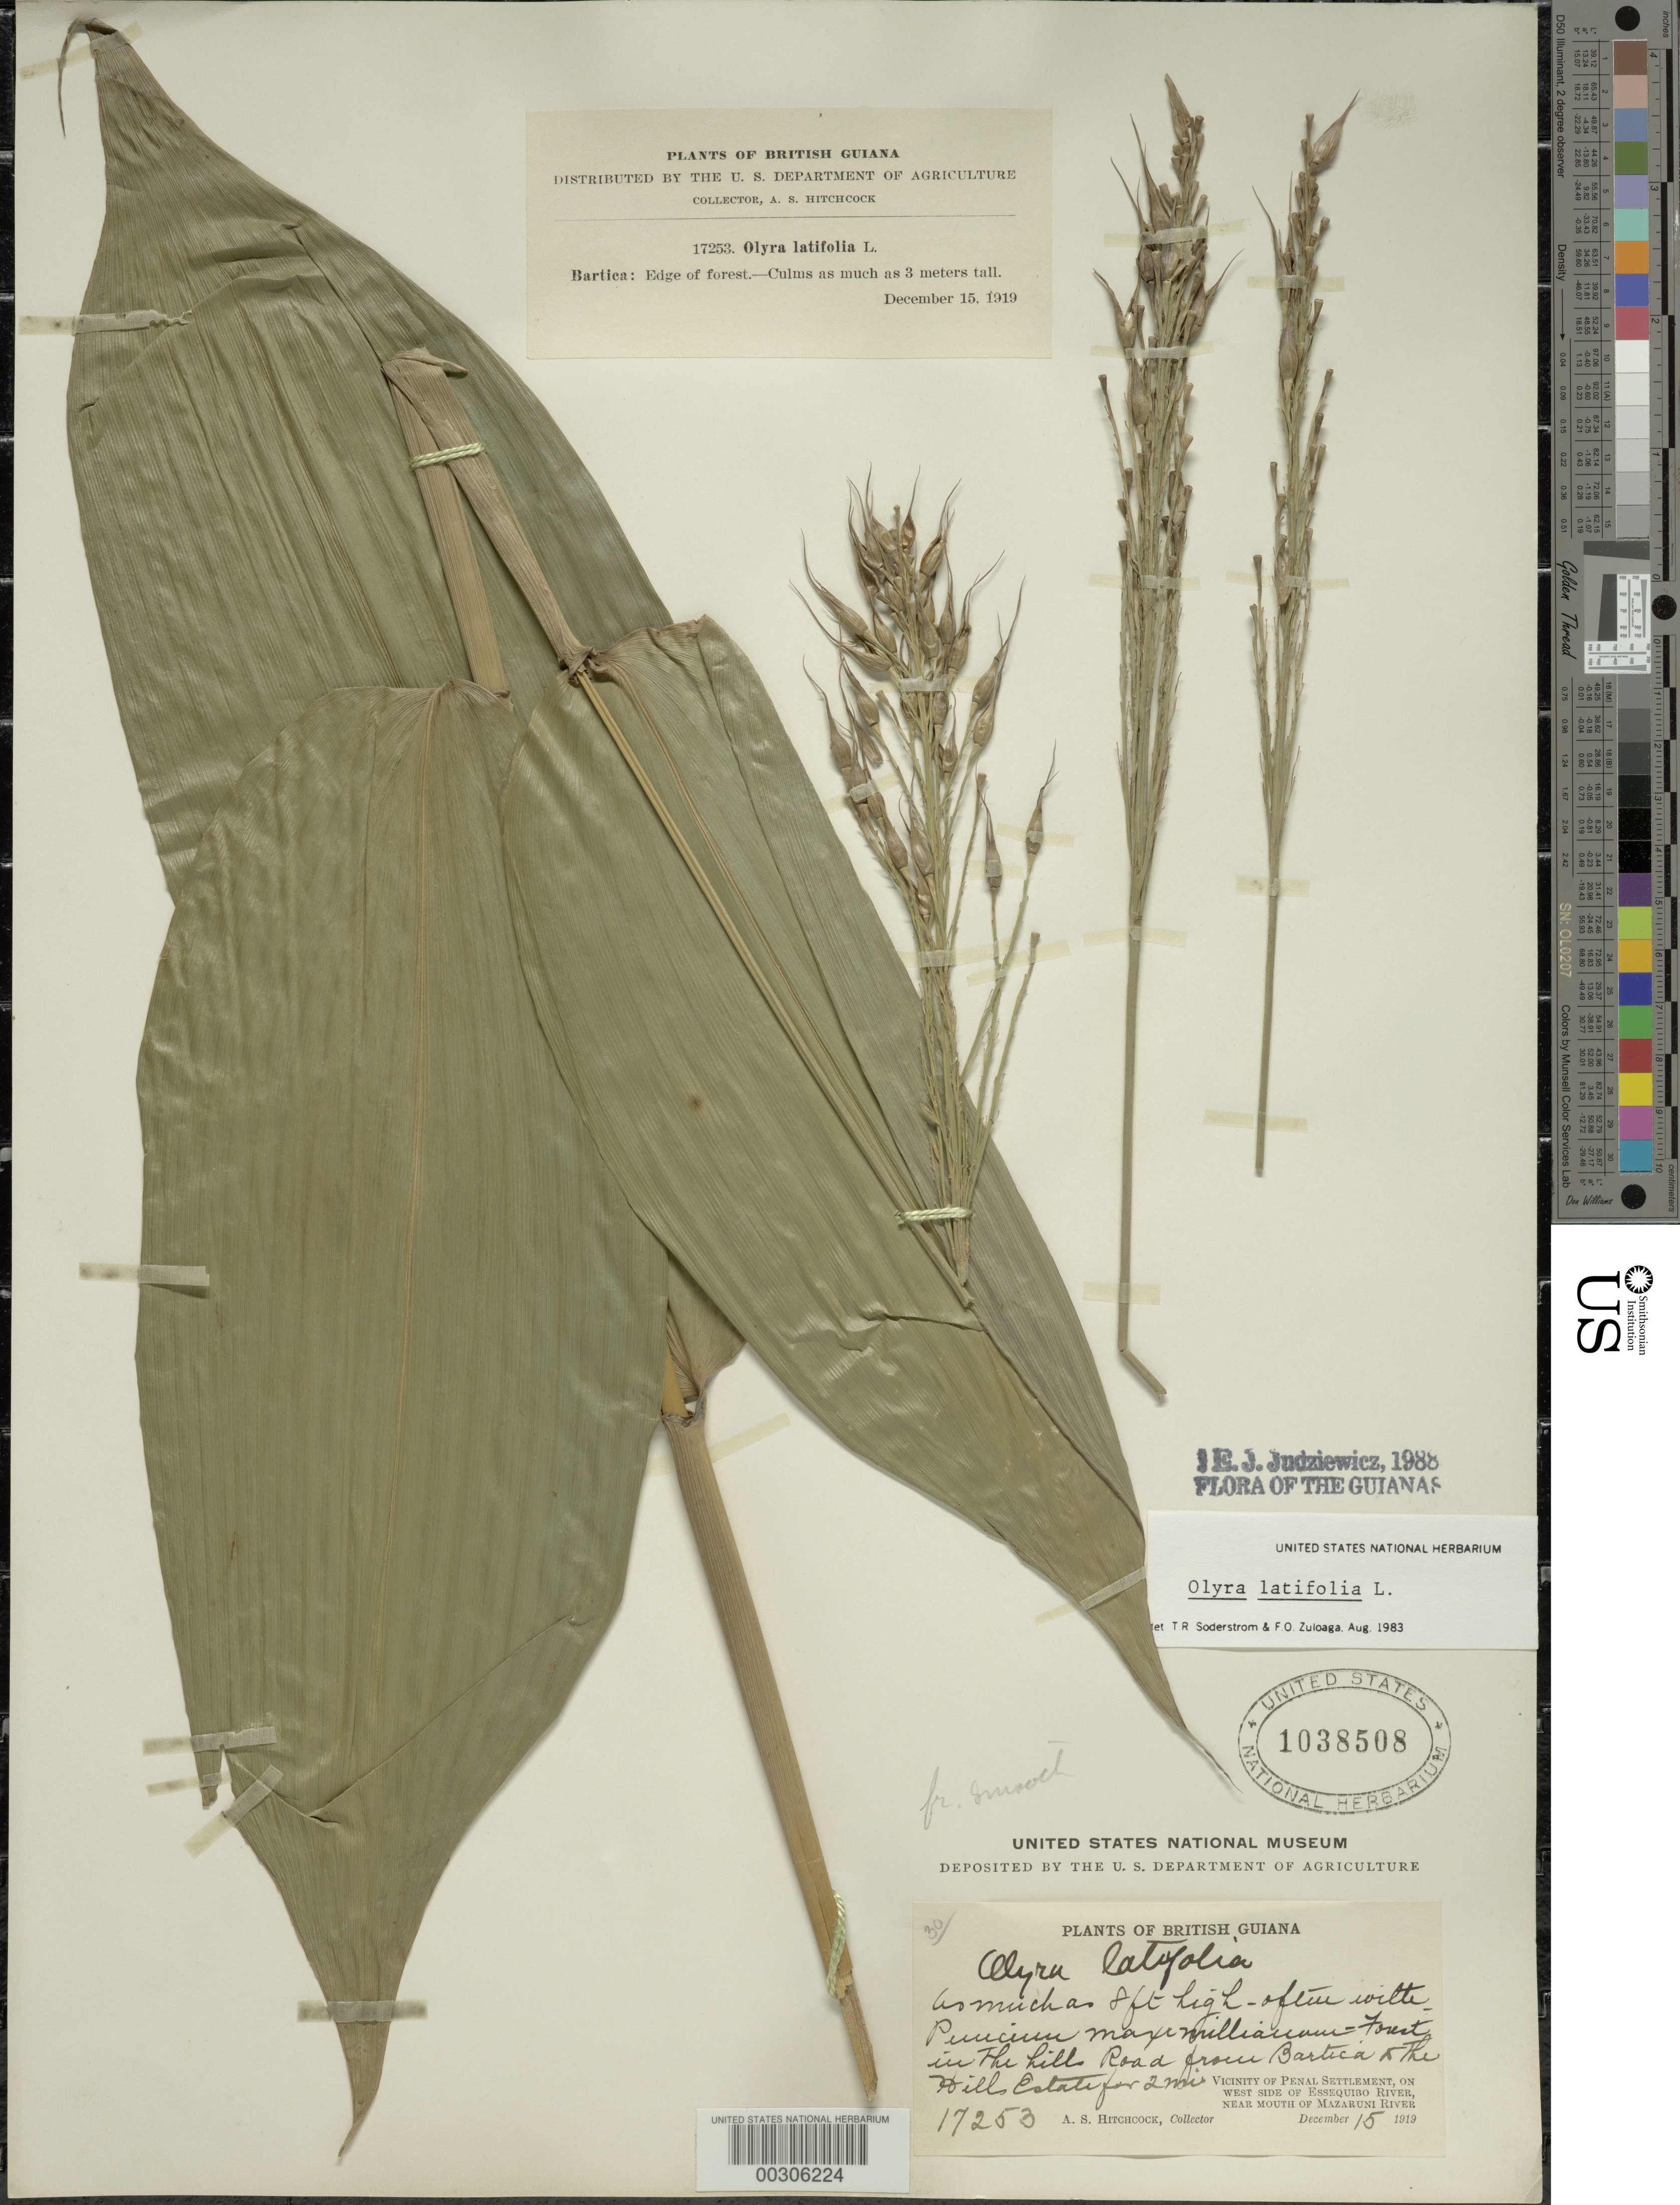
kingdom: Plantae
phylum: Tracheophyta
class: Liliopsida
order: Poales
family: Poaceae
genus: Olyra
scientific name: Olyra latifolia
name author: L.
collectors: A. S. Hitchcock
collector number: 17253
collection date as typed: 15 Dec 1919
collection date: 1919-12-15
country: Guyana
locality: Essequibo river, bartica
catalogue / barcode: US 1038508